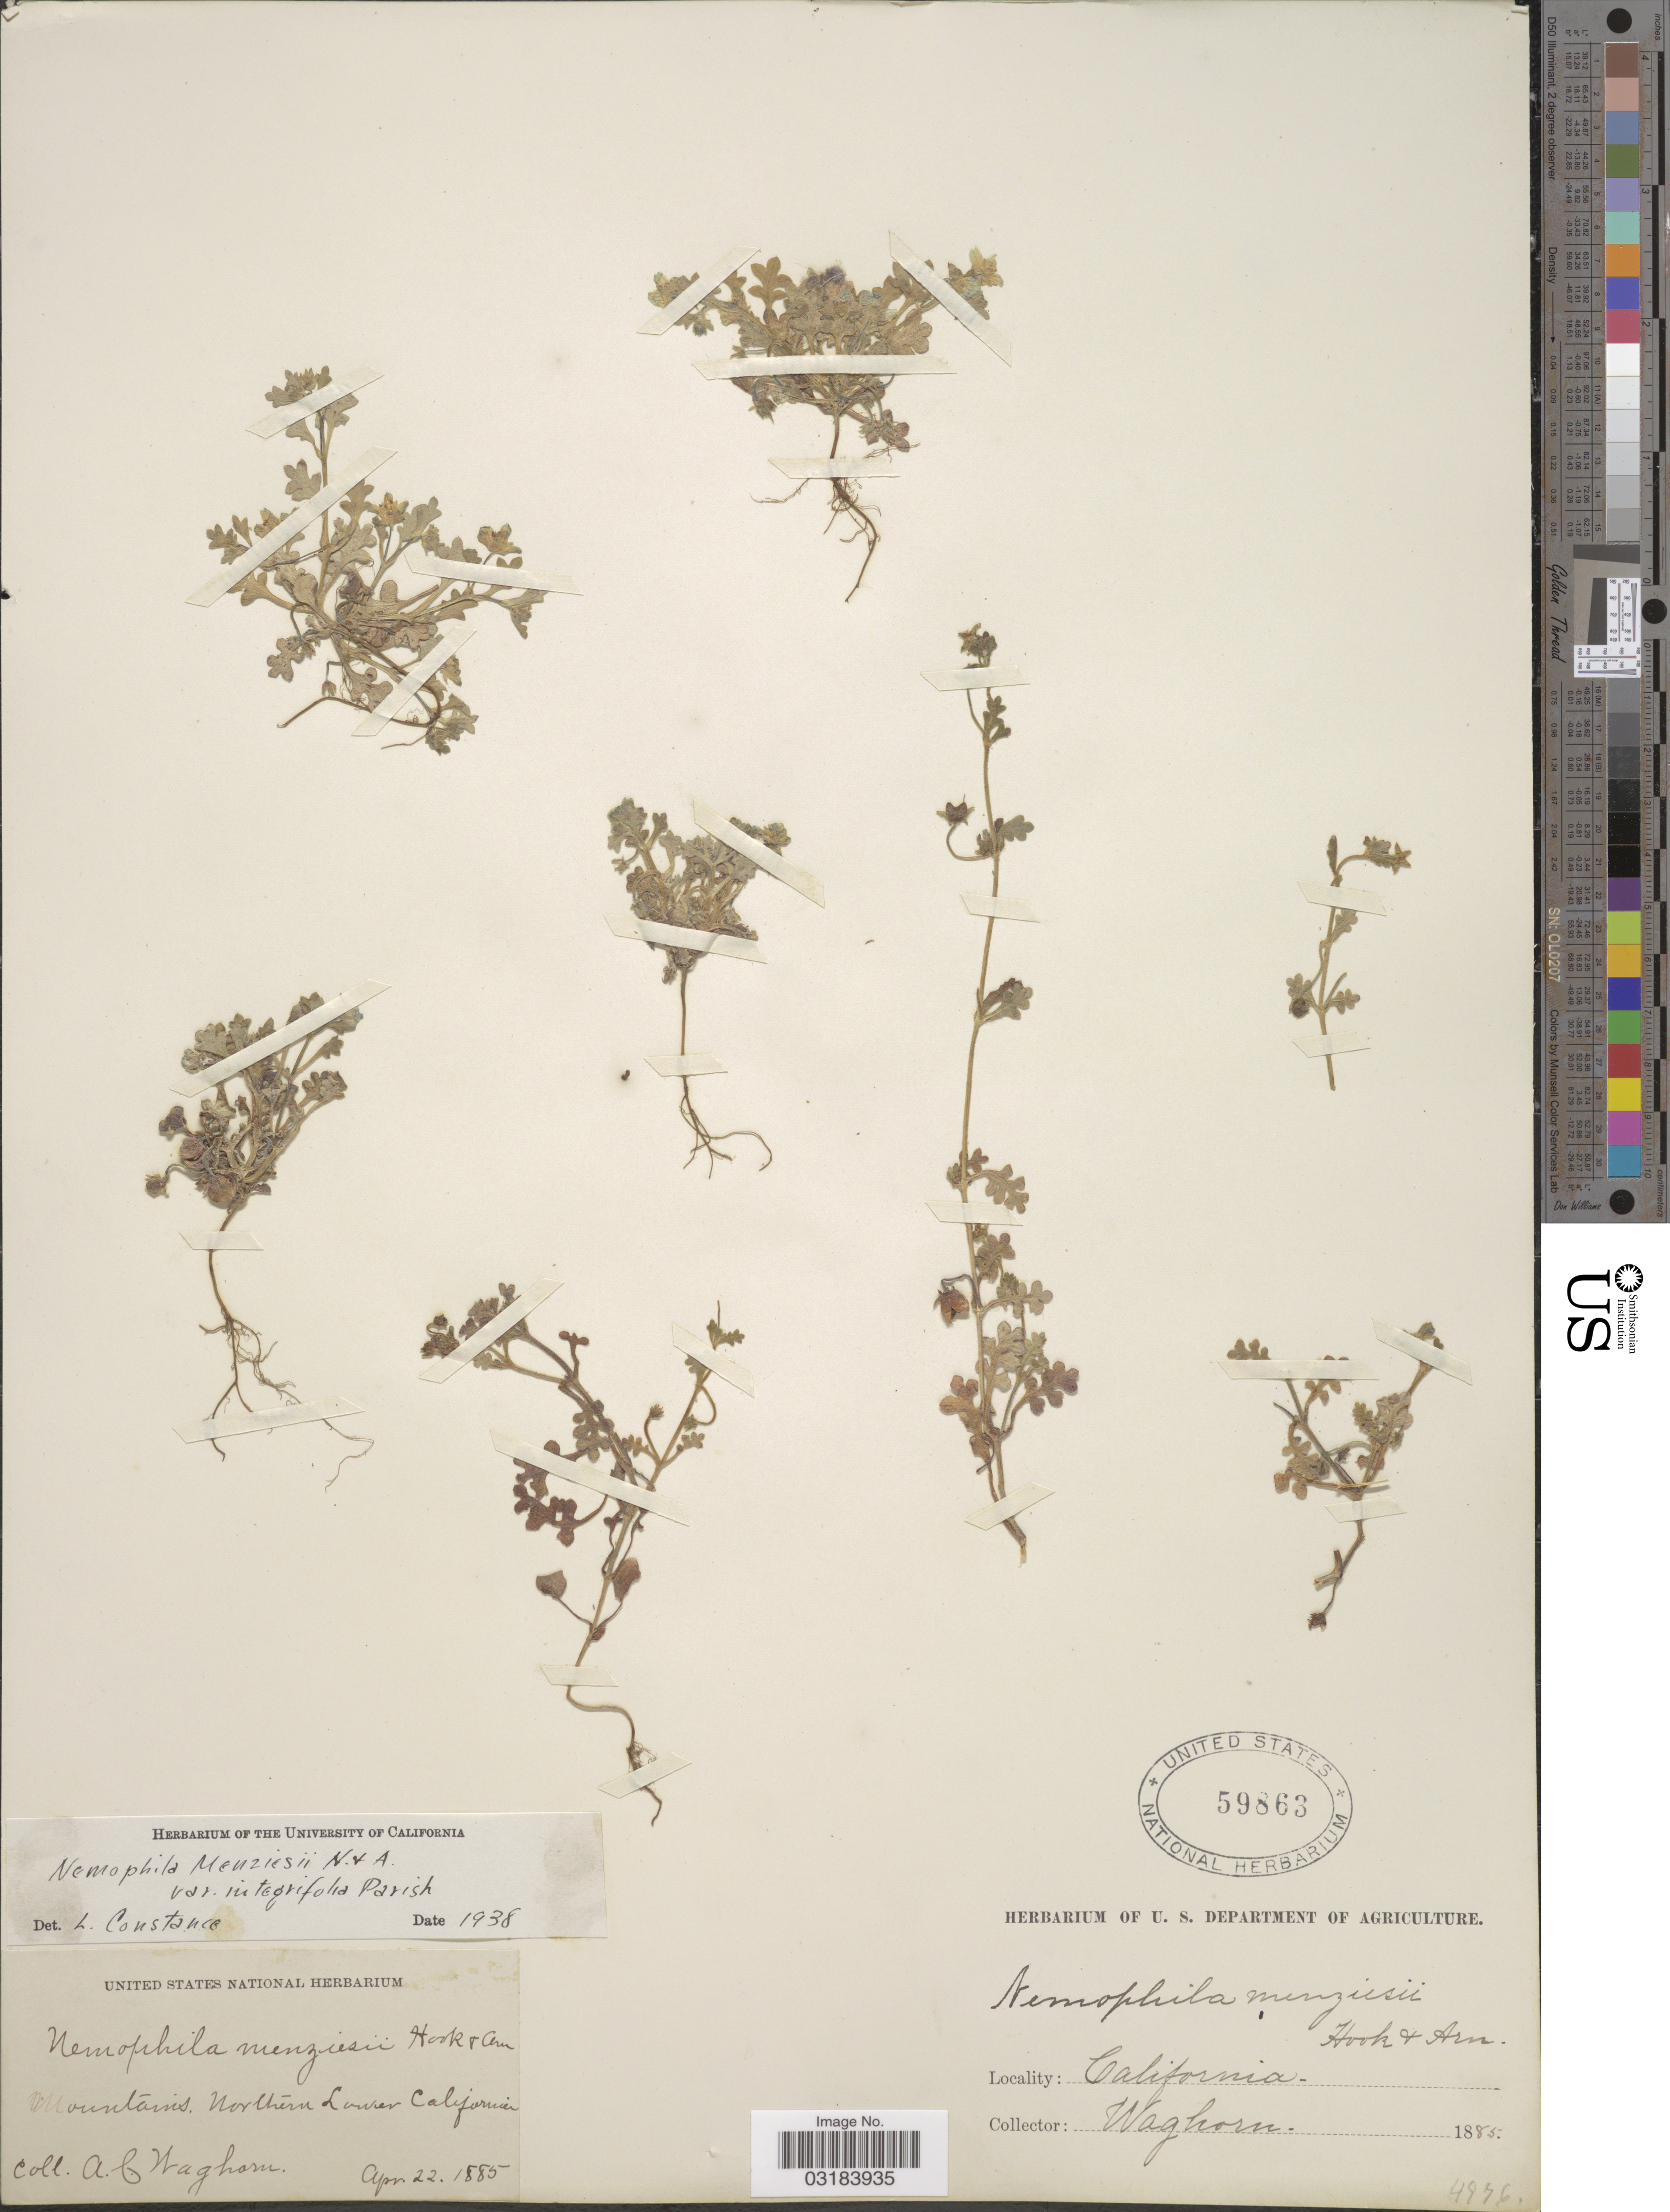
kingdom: Plantae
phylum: Tracheophyta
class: Magnoliopsida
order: Boraginales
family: Hydrophyllaceae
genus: Nemophila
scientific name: Nemophila menziesii var. integrifolia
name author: Hook. & Arn.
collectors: A. Waghorne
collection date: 1885-04-22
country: Mexico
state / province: Baja California Norte / Baja California Sur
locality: Mountains, Northern Lower California.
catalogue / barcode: US 59863